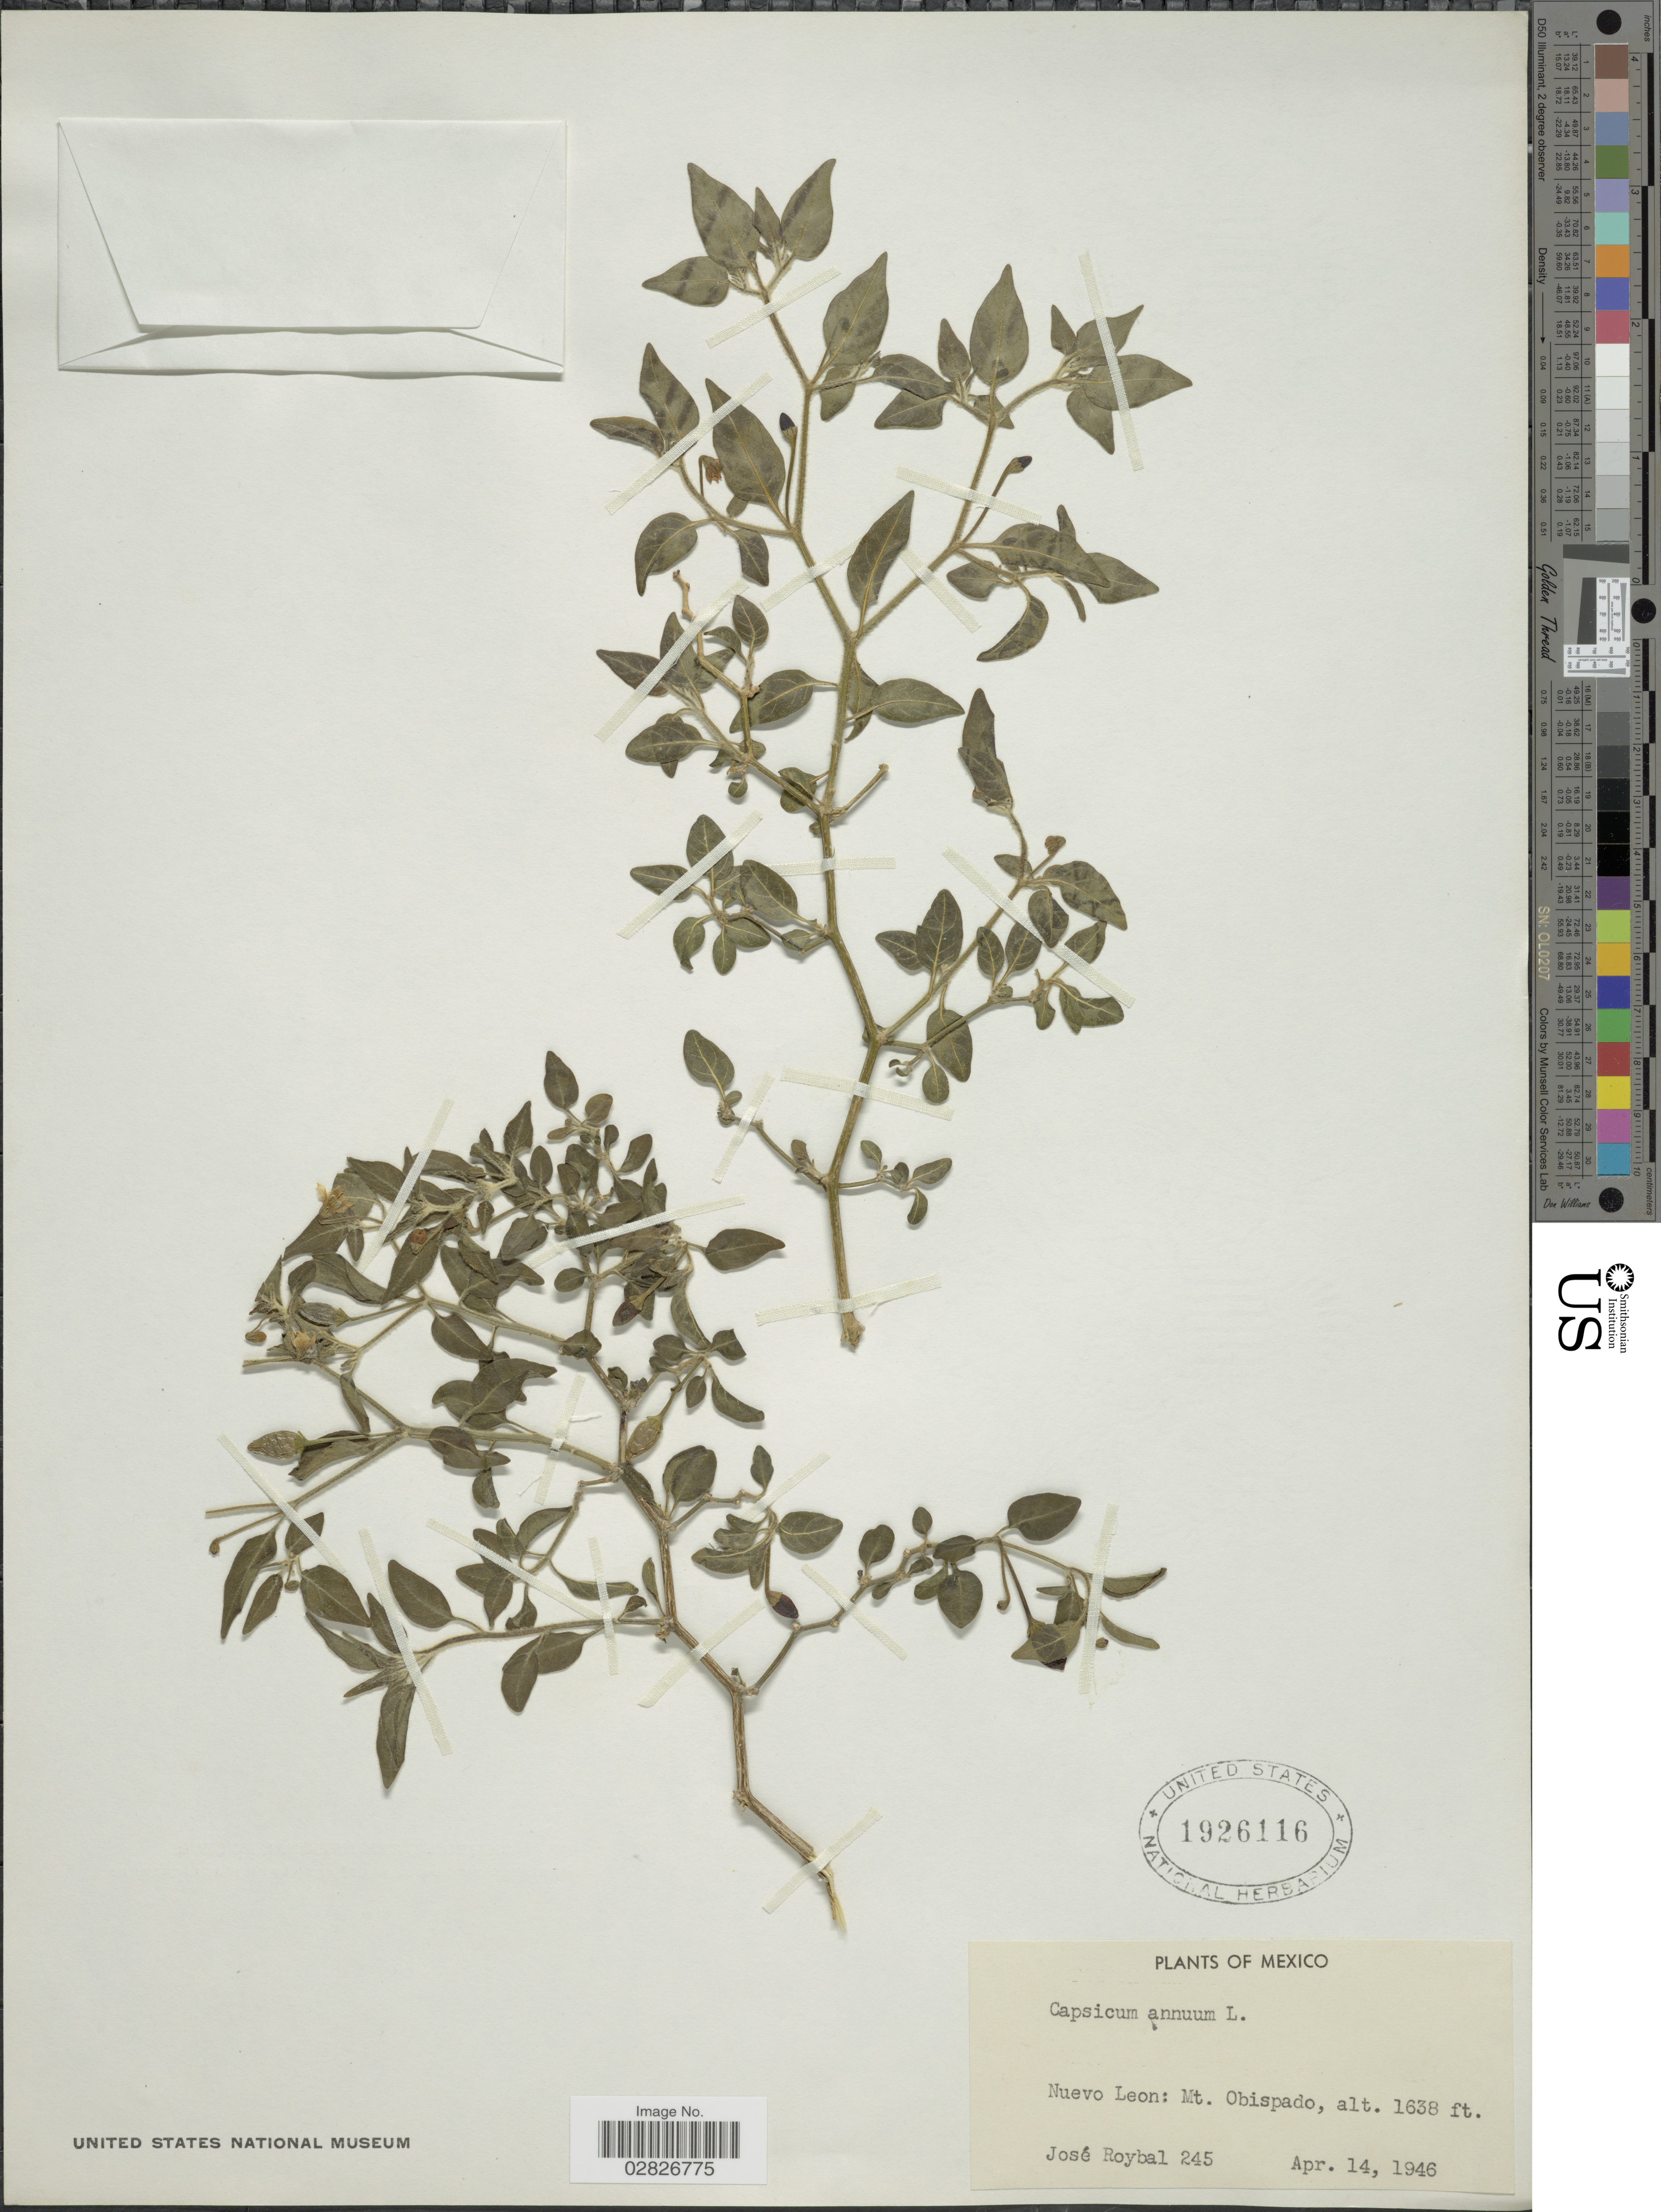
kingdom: Plantae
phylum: Tracheophyta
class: Magnoliopsida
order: Solanales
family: Solanaceae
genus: Capsicum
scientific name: Capsicum annuum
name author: L.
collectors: J. Roybal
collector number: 245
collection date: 1946-04-14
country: Mexico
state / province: Nuevo León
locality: Mt. Obispado.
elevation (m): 499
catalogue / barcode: US 1926116